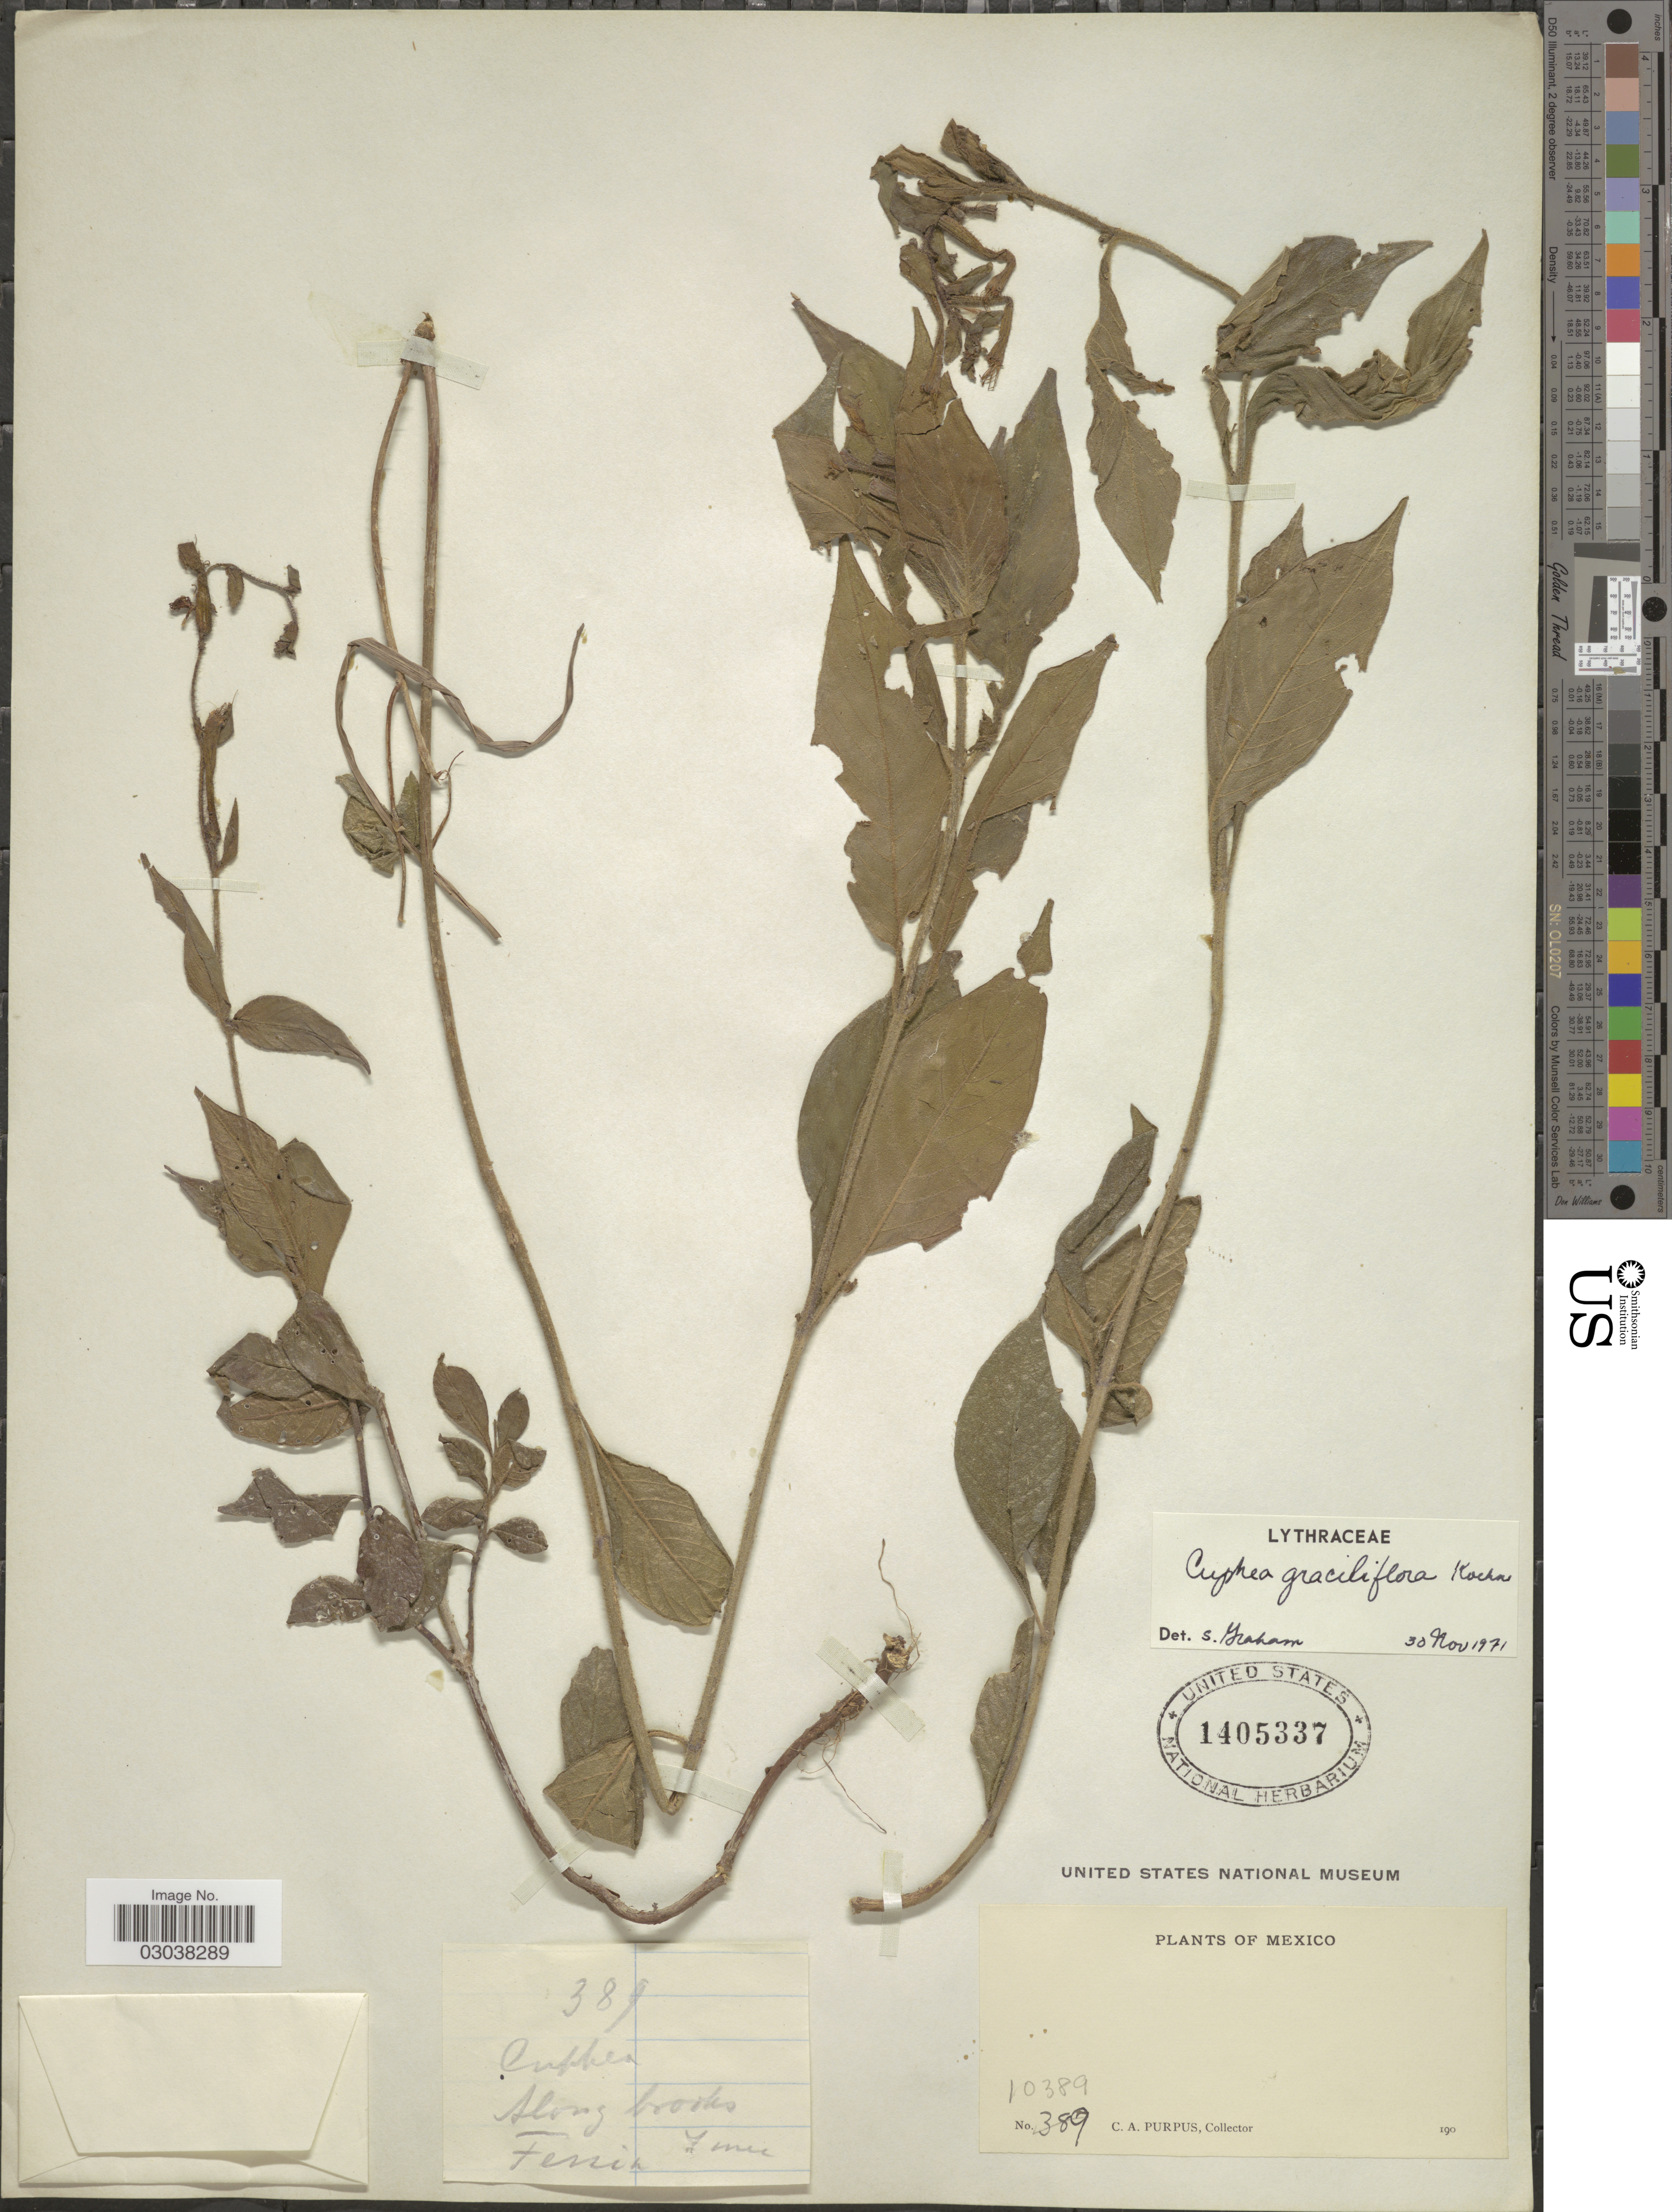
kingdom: Plantae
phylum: Tracheophyta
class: Magnoliopsida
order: Myrtales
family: Lythraceae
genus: Cuphea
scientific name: Cuphea graciliflora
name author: Koehne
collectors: C. A. Purpus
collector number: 10389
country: Mexico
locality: Cupper. Along brooks.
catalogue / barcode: US 1405337